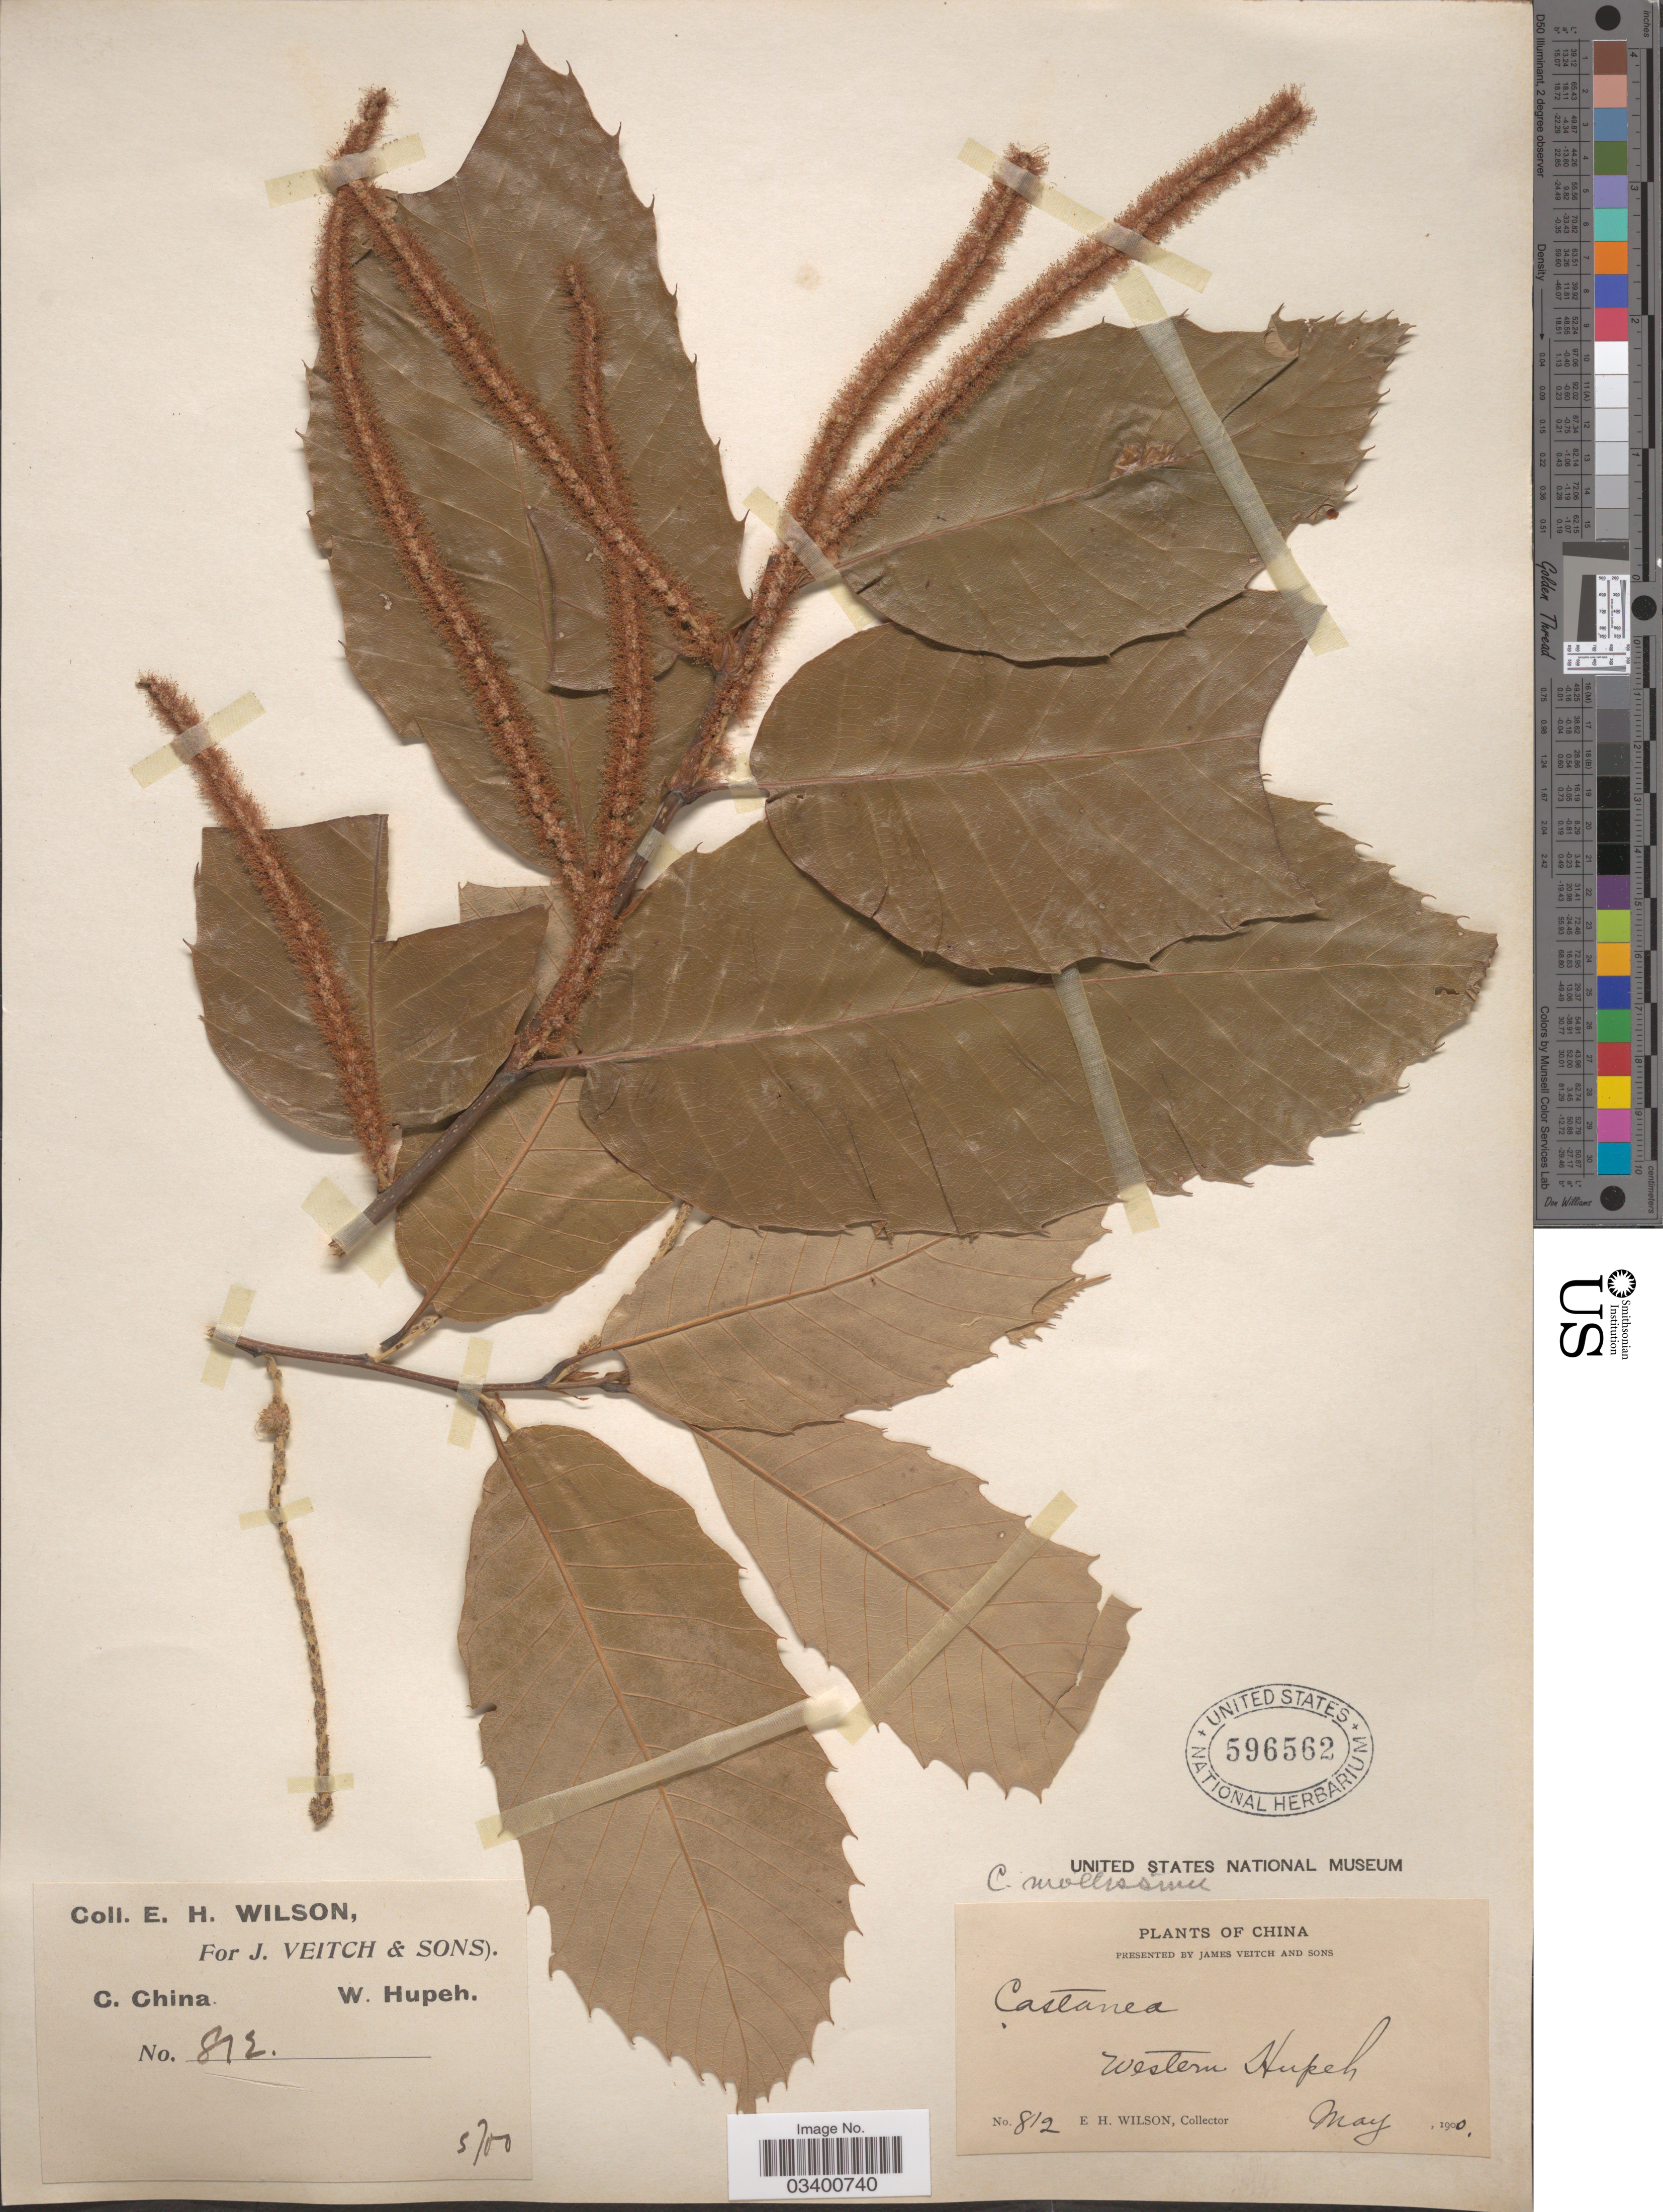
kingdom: Plantae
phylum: Tracheophyta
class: Magnoliopsida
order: Fagales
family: Fagaceae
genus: Castanea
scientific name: Castanea mollissima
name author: Blume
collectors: E. Wilson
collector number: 812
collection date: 1900-05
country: China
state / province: Hubei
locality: C. China. Western Hupeh.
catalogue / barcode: US 596562